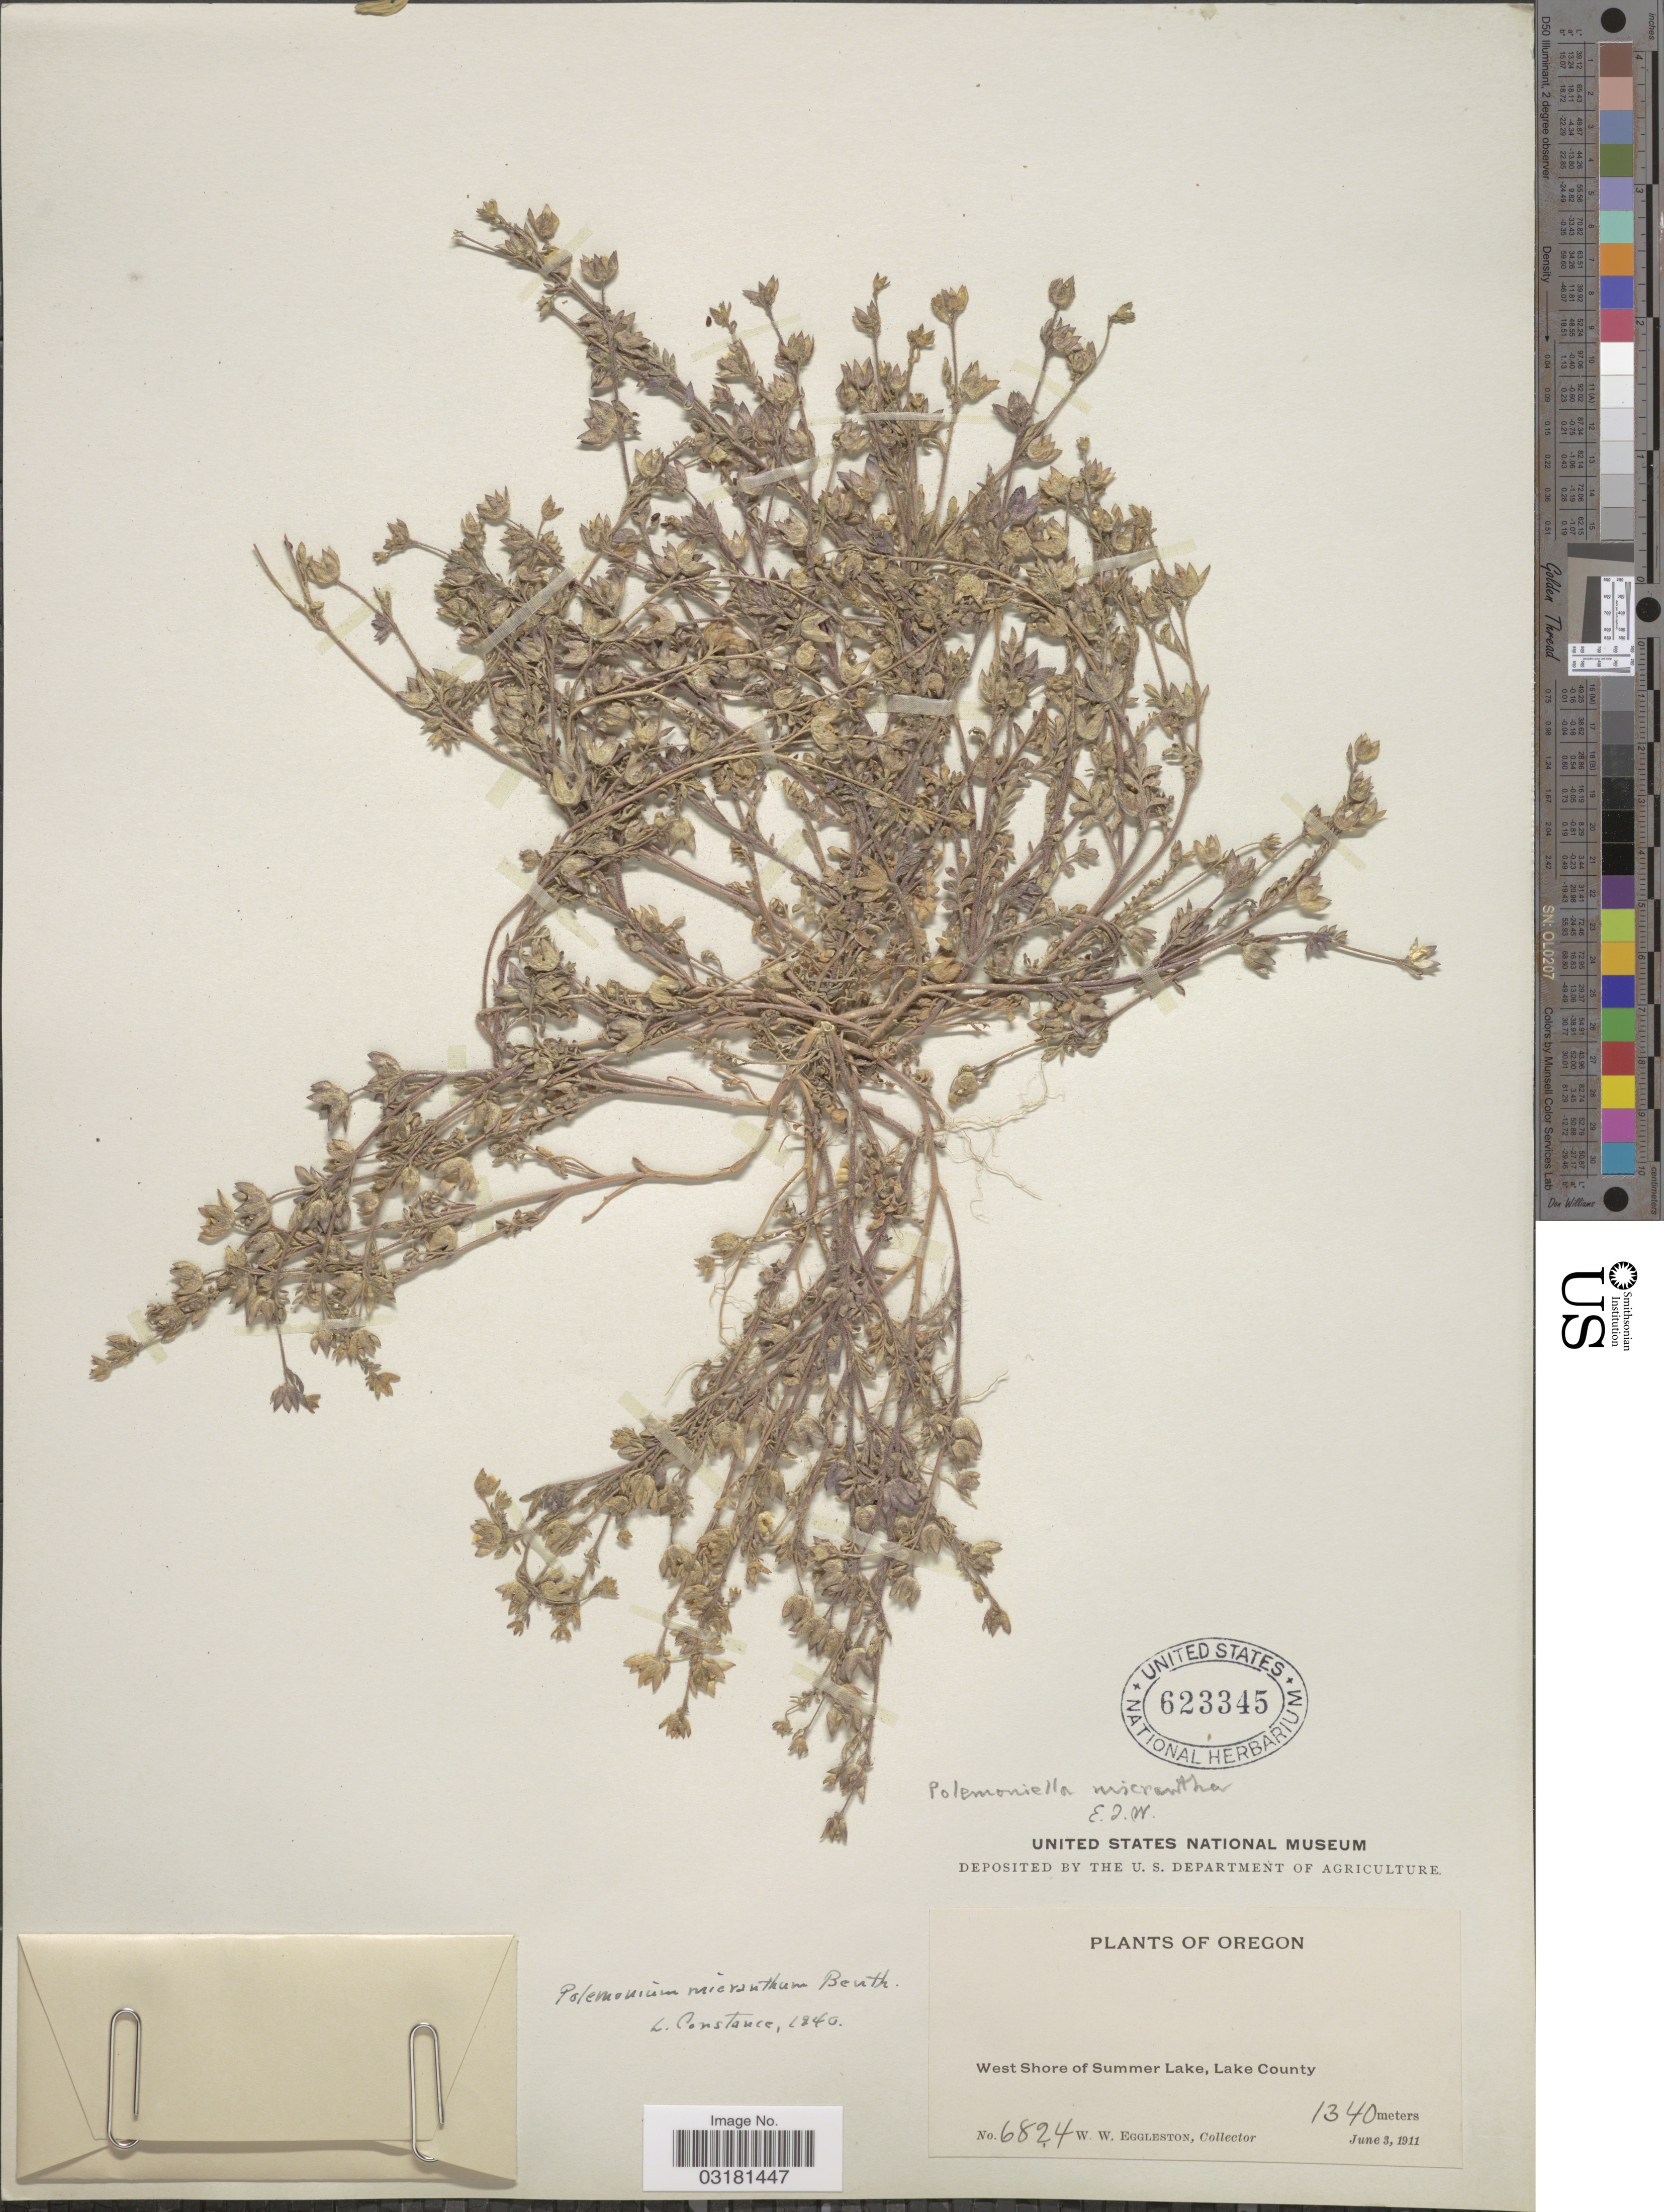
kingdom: Plantae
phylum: Tracheophyta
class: Magnoliopsida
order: Ericales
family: Polemoniaceae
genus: Polemonium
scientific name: Polemonium micranthum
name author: Benth.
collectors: W. W. Eggleston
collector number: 6824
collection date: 1911-06-03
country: United States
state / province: Oregon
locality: West Shore of Summer Lake, Lake County.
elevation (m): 1340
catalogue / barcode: US 623345